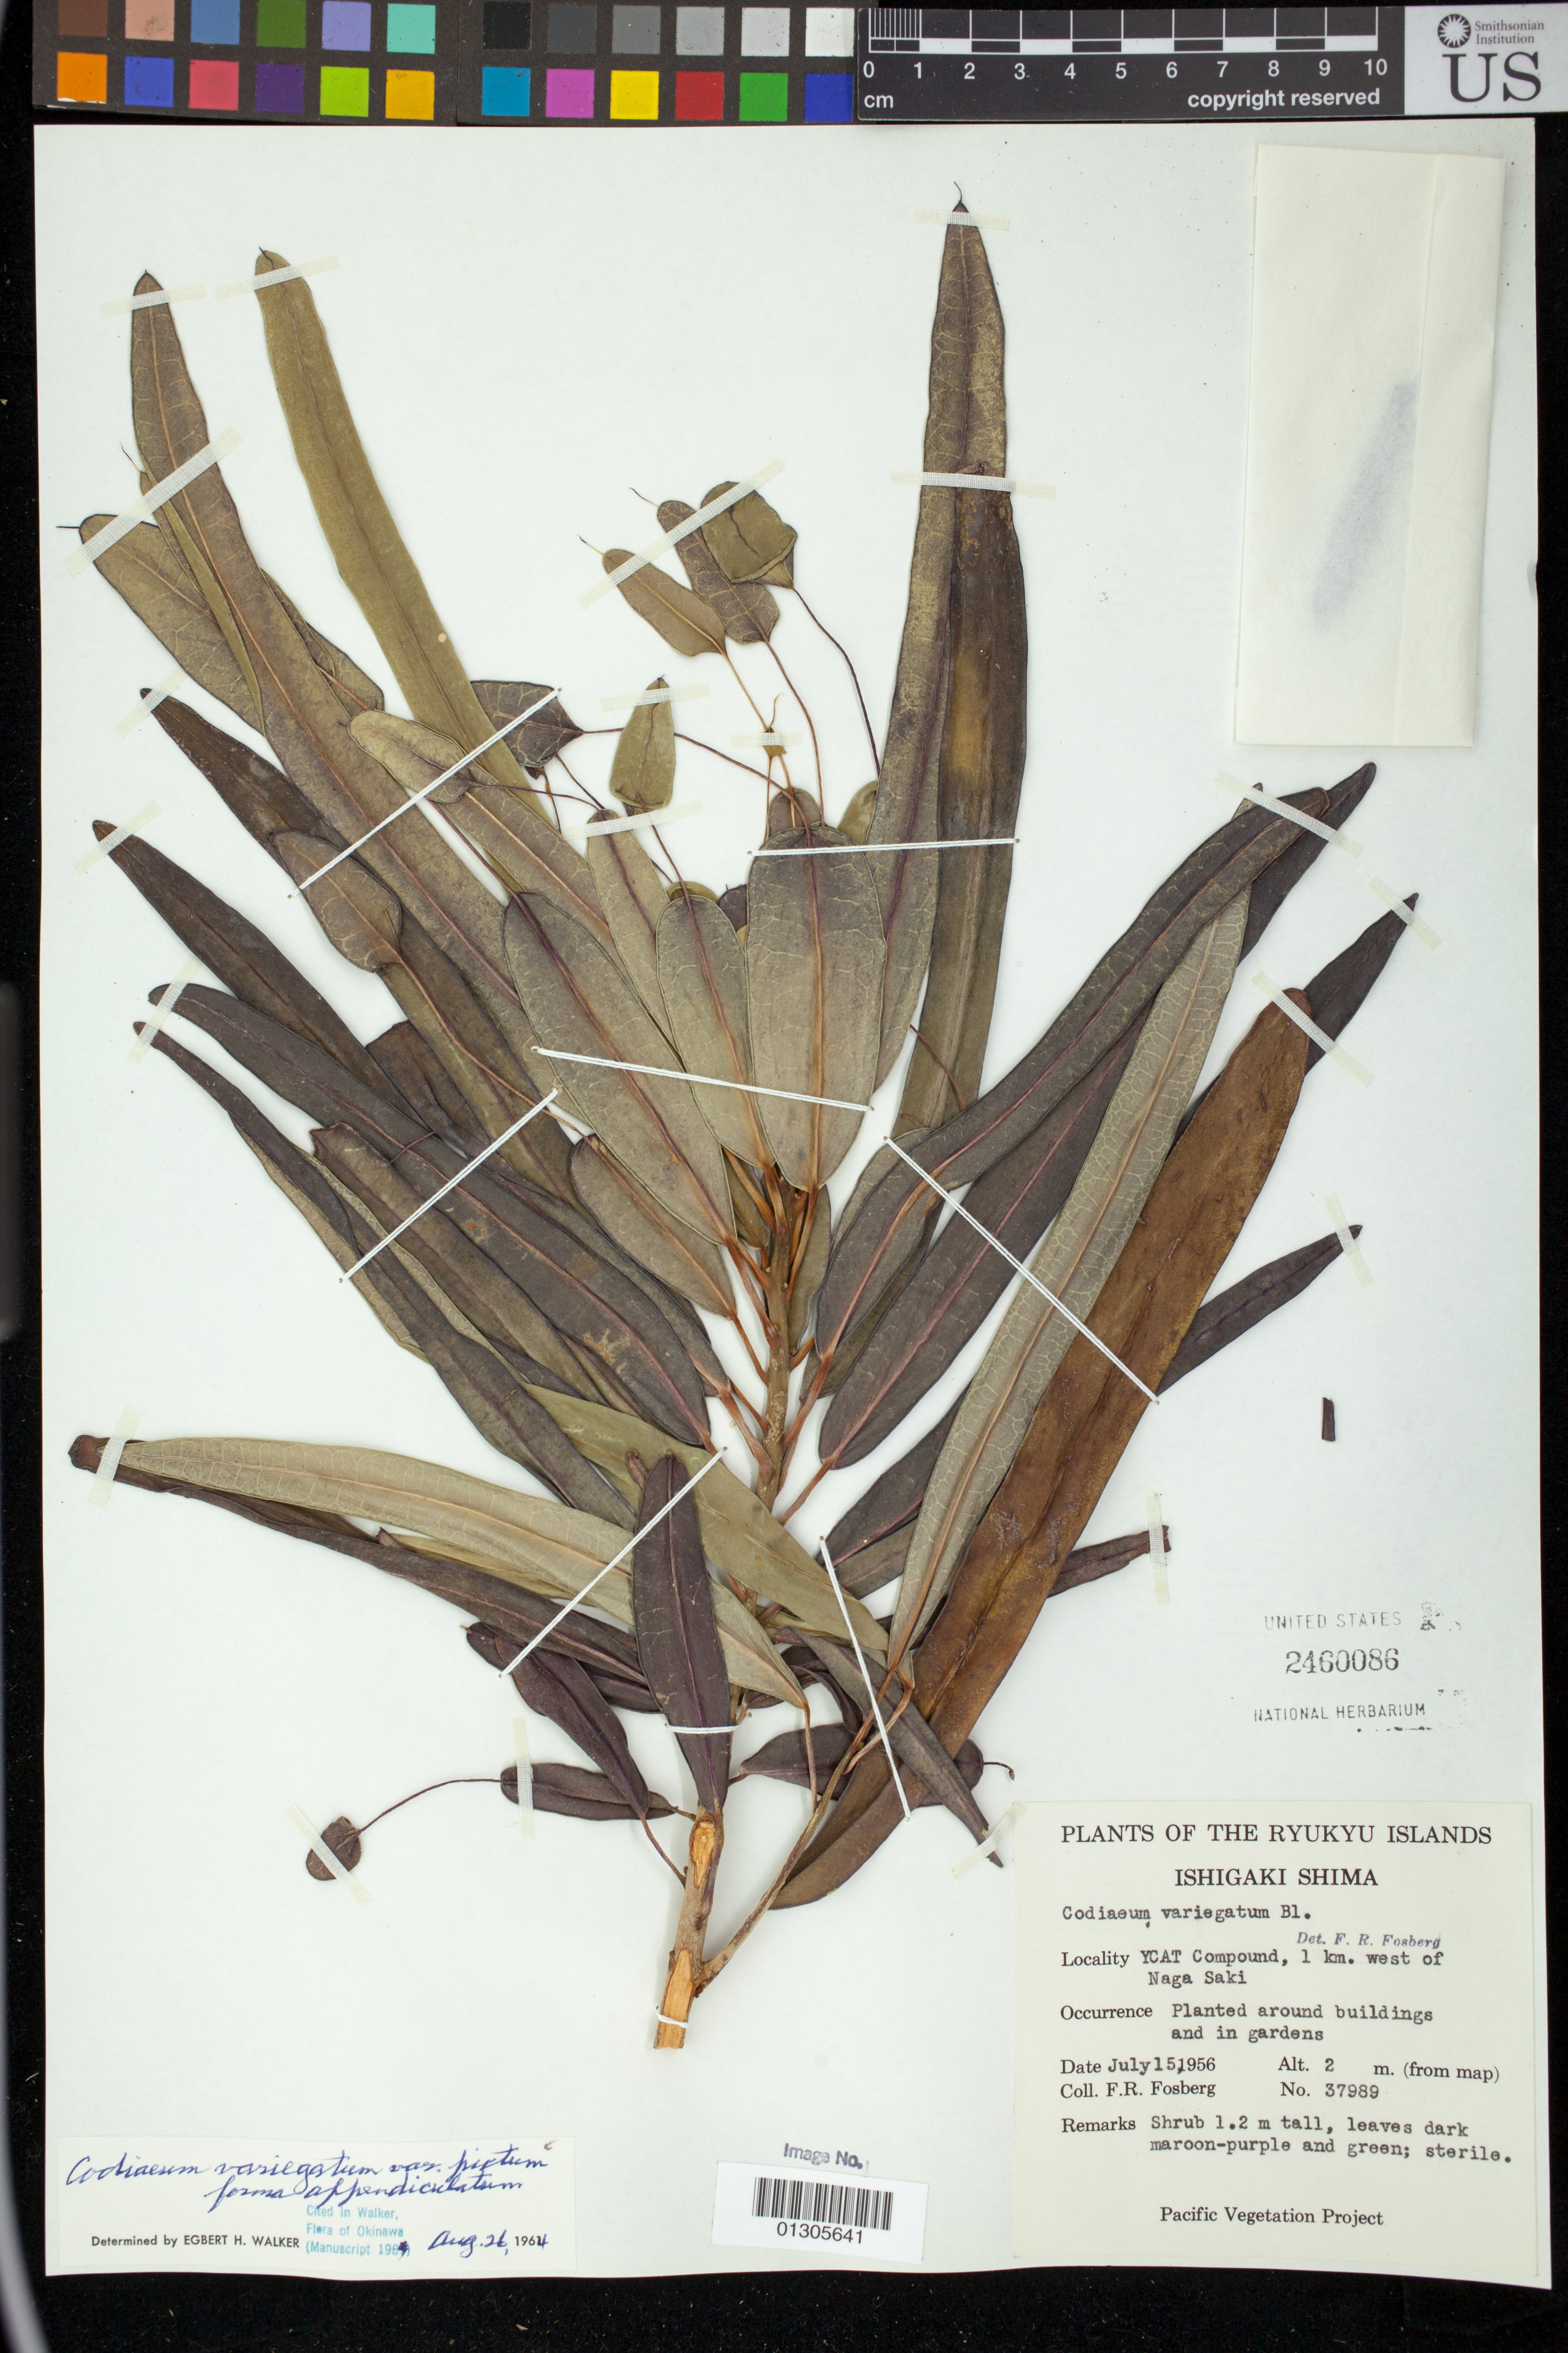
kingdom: Plantae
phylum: Tracheophyta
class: Magnoliopsida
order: Malpighiales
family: Euphorbiaceae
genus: Codiaeum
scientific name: Codiaeum variegatum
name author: (L.) Rumph. ex A. Juss.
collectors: F. R. Fosberg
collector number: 37989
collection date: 1956-07-15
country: Japan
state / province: Okinawa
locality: Ryukyu island, Ishigaki Shima, YCAT Compound, 1 km. west of Naga Saki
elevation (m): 2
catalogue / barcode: US 2460086